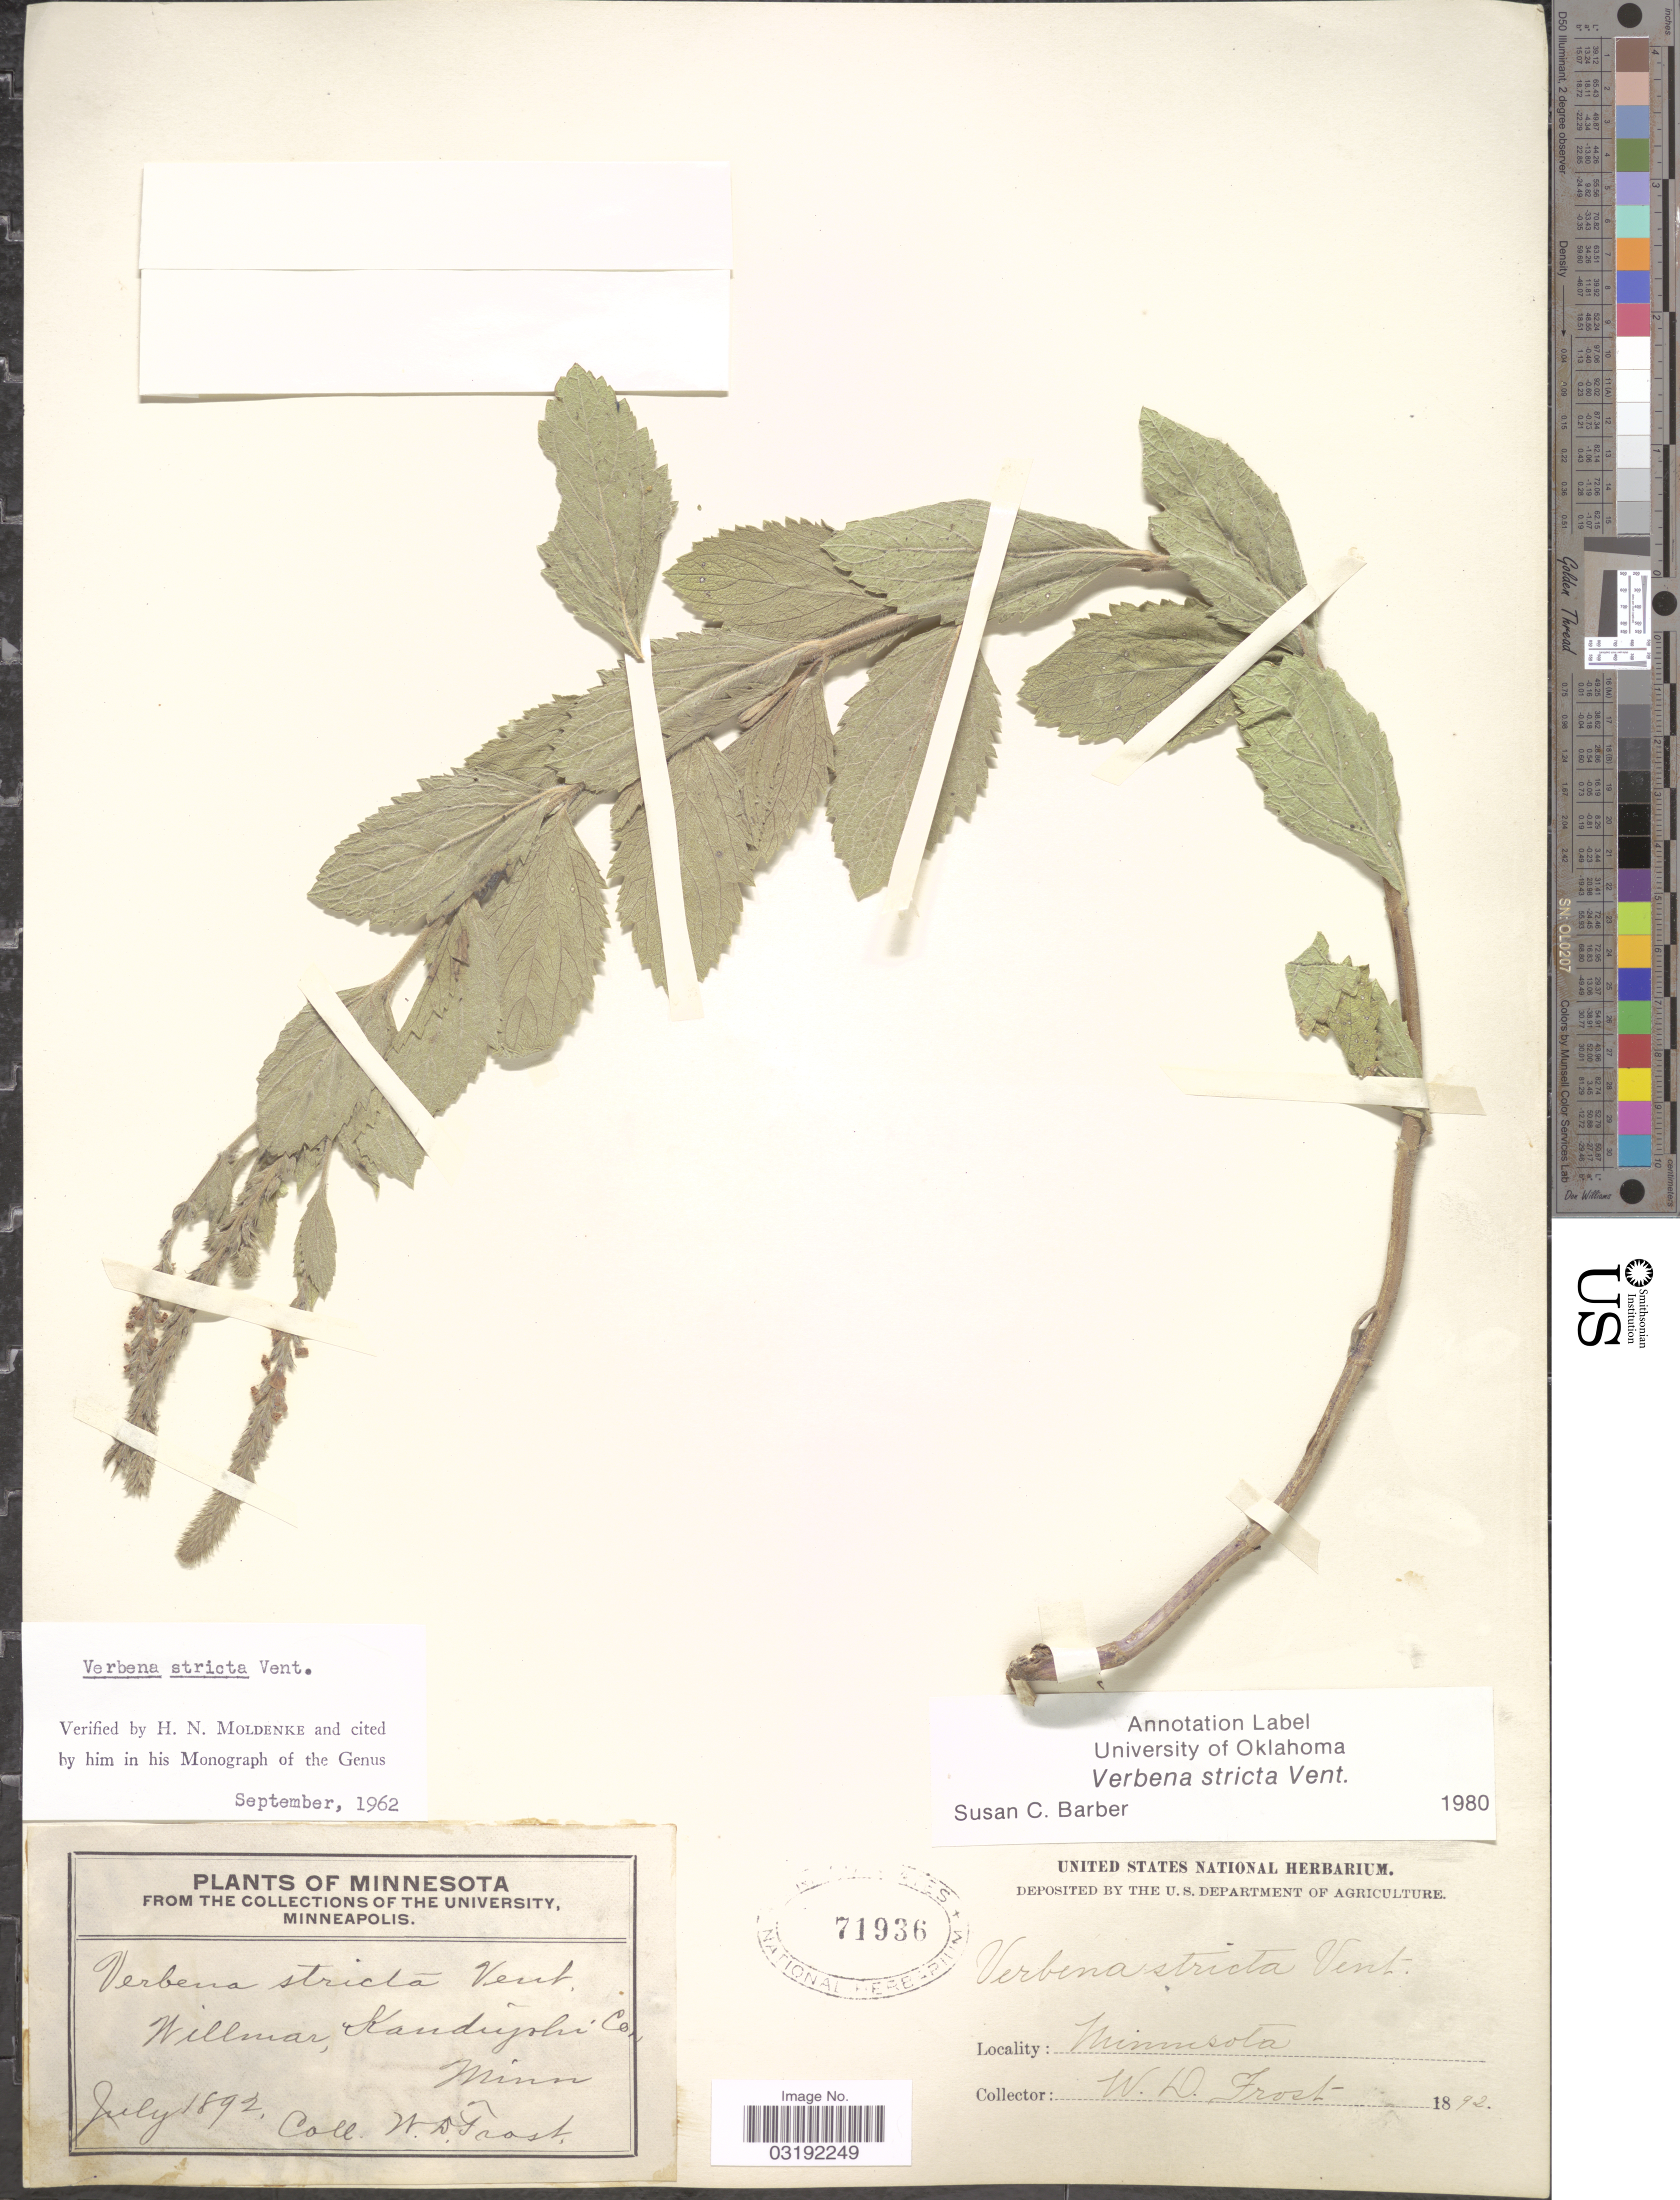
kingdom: Plantae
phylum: Tracheophyta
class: Magnoliopsida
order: Lamiales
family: Verbenaceae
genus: Verbena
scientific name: Verbena stricta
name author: Vent.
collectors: W. Frost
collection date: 1892-07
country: United States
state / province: Minnesota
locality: Willmar, Kandiyohi Co.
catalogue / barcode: US 71936